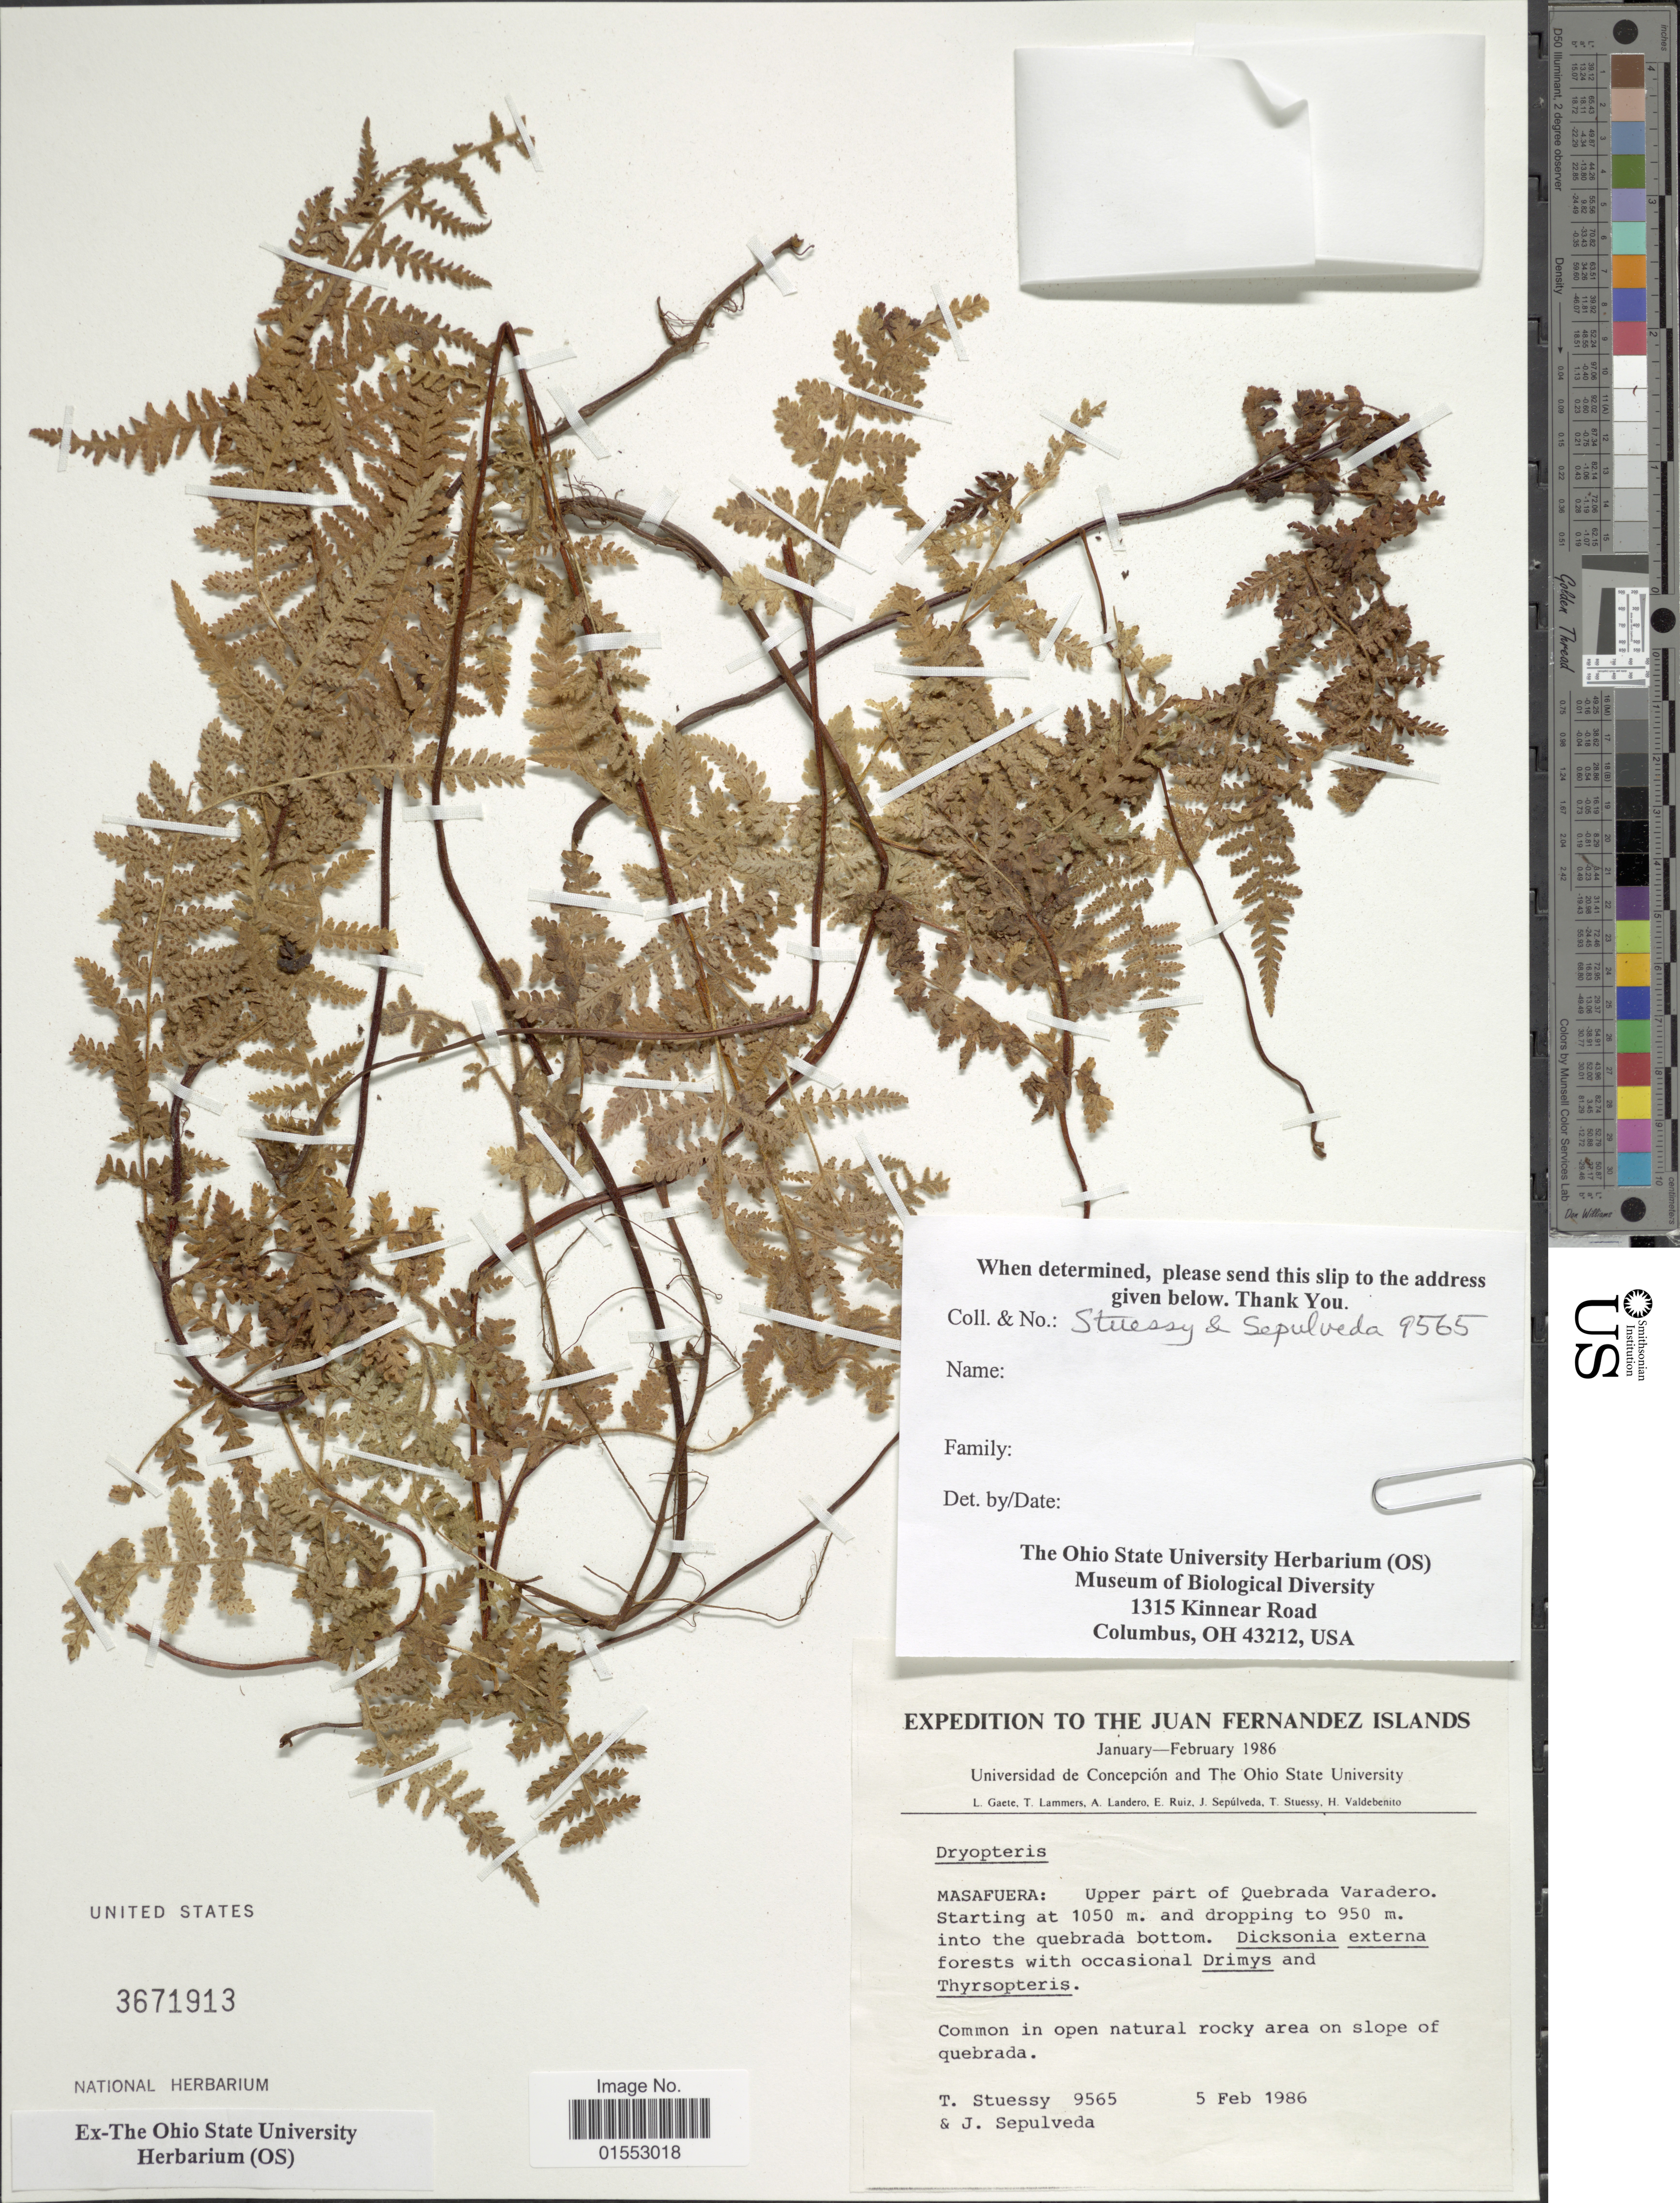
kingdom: Plantae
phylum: Tracheophyta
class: Polypodiopsida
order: Polypodiales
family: Dryopteridaceae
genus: Dryopteris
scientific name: Dryopteris sp.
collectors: T. Stuessy & J. Sepulveda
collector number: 9565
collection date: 1986-02-05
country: Chile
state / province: Valparaíso (V)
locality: Masafuera: Upper part of Quebrada Varadero. Into the Quebrada bottom. Common in open natural rocky area on slope of quebrada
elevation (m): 1050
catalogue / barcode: US 3671913